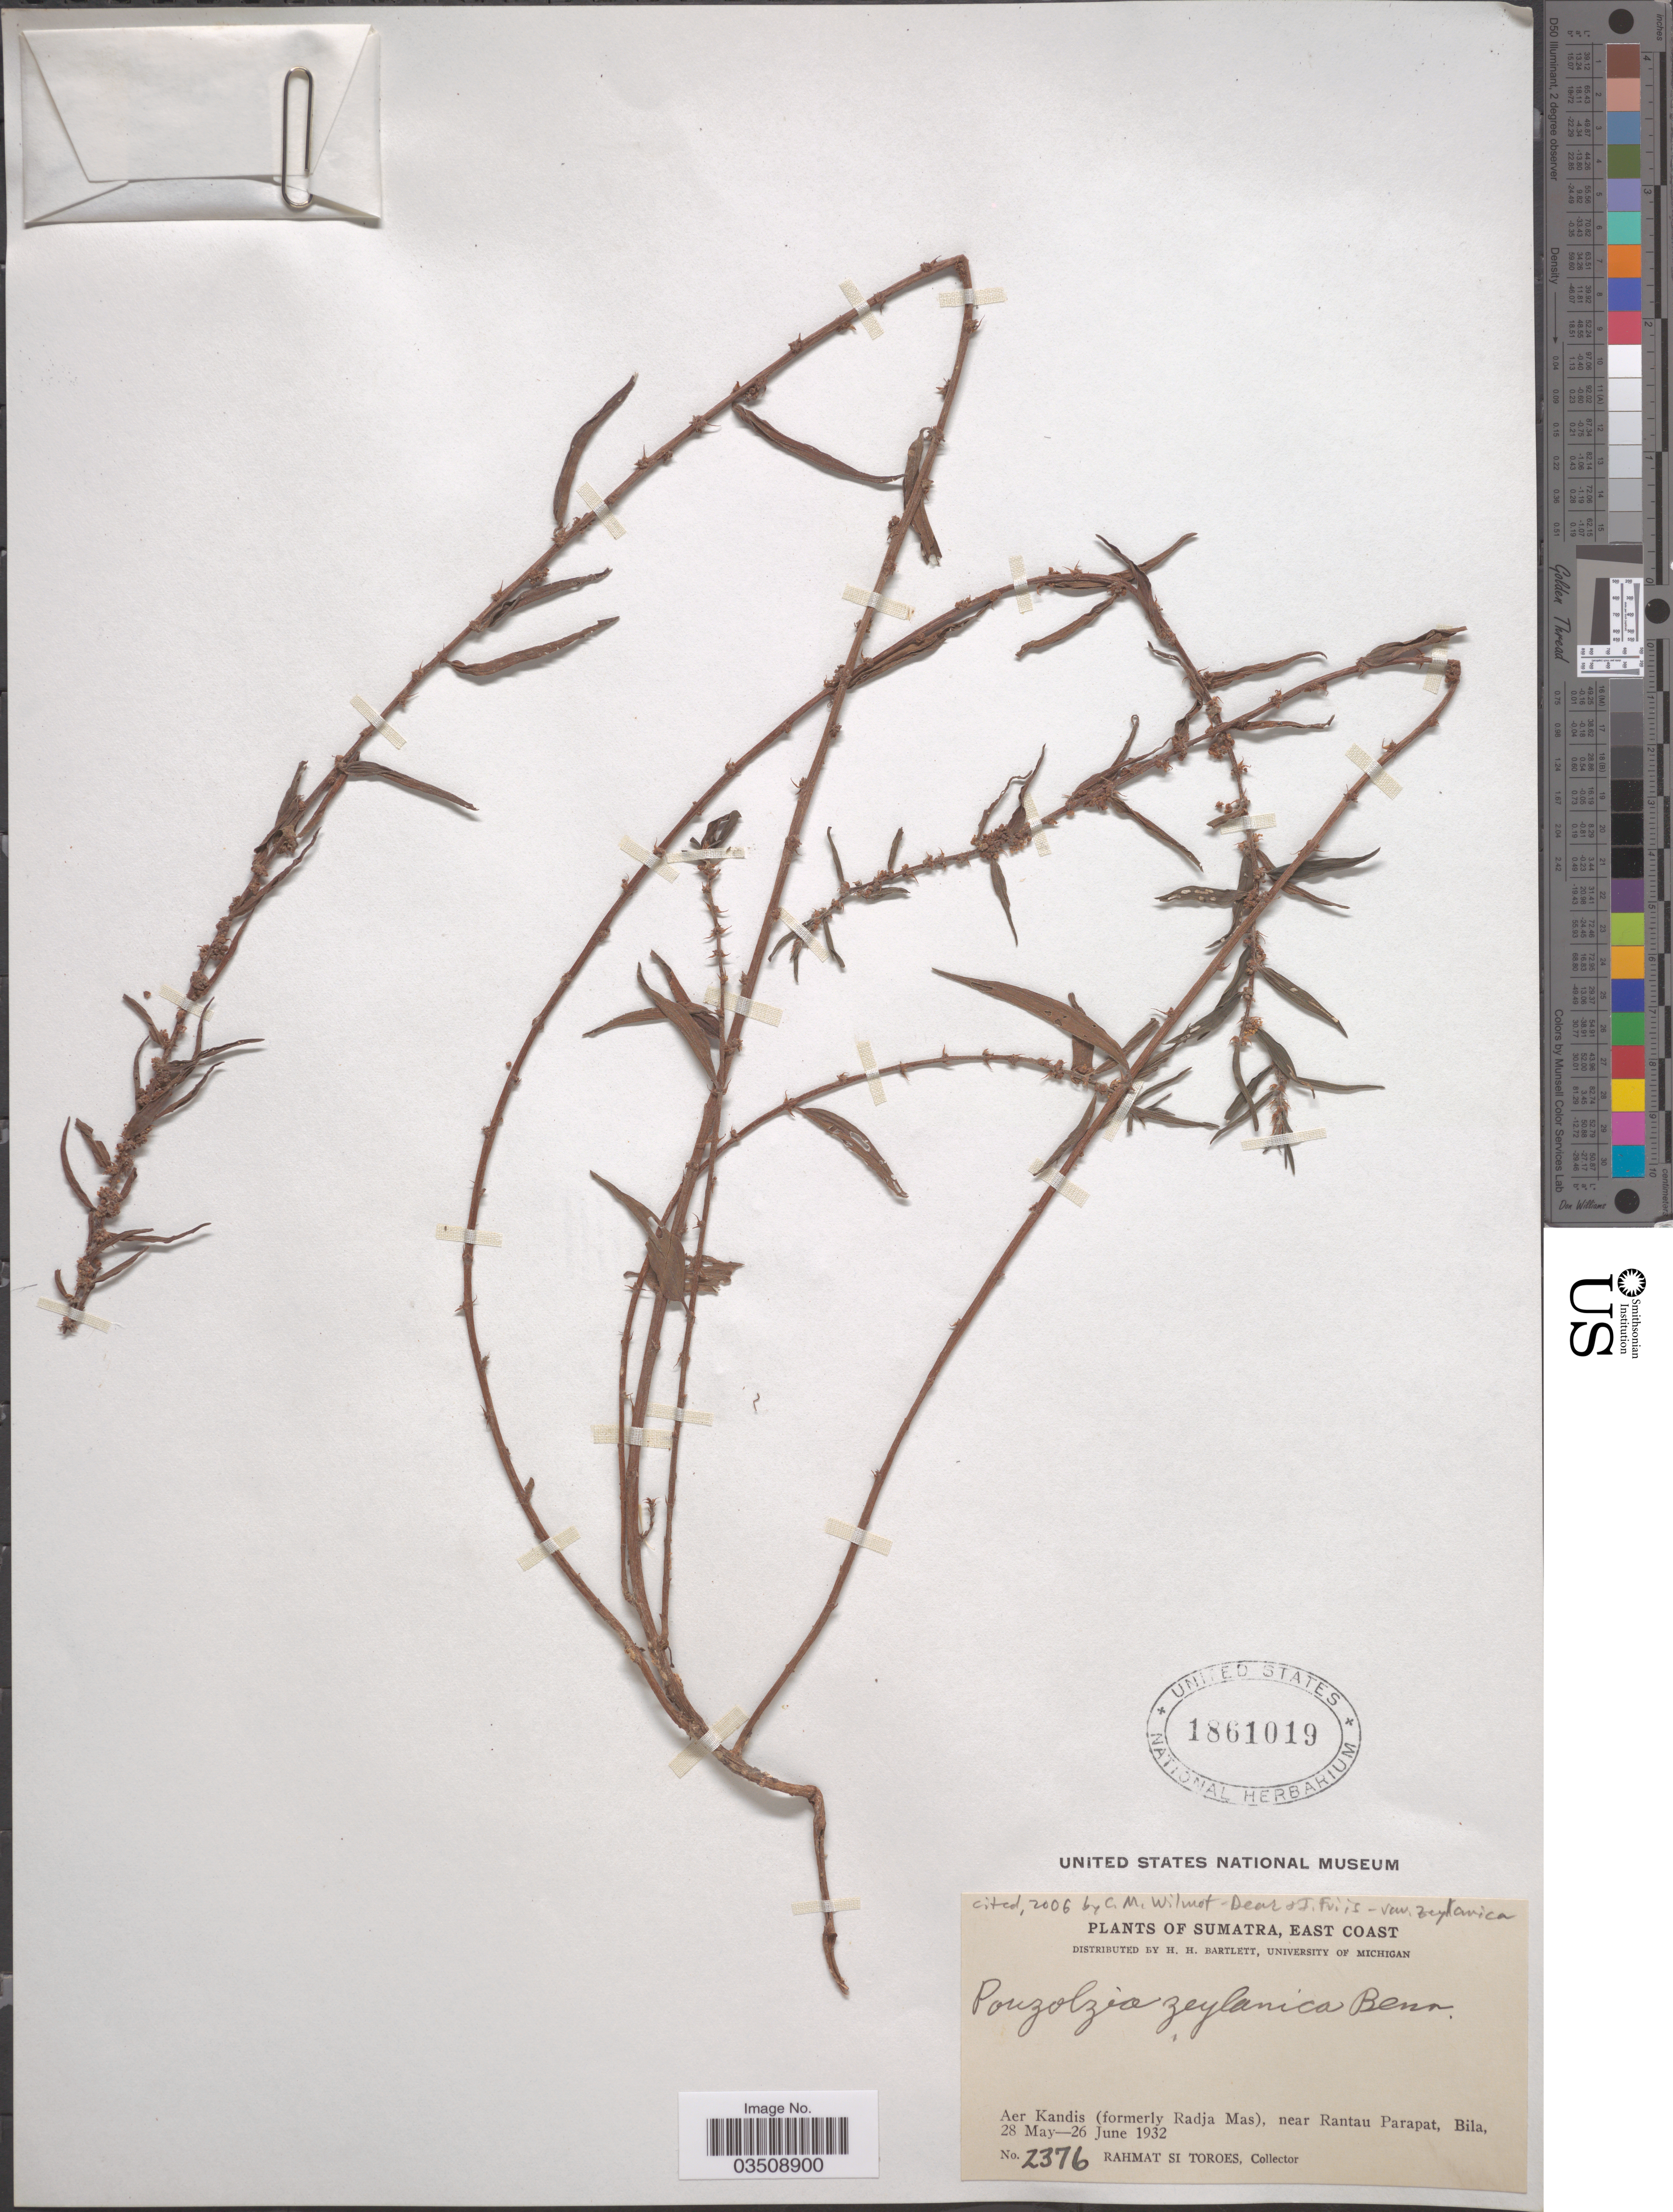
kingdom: Plantae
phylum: Tracheophyta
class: Magnoliopsida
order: Rosales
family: Urticaceae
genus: Pouzolzia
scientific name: Pouzolzia zeylanica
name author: (L.) Benn.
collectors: Rahmat Si Boeea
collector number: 2376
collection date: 1932-05-28/1932-06-26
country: Indonesia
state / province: Sumatra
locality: East Coast. Aer Kandis (formerly Radja Mas), near Rantau Parapat, Bila.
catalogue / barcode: US 1861019